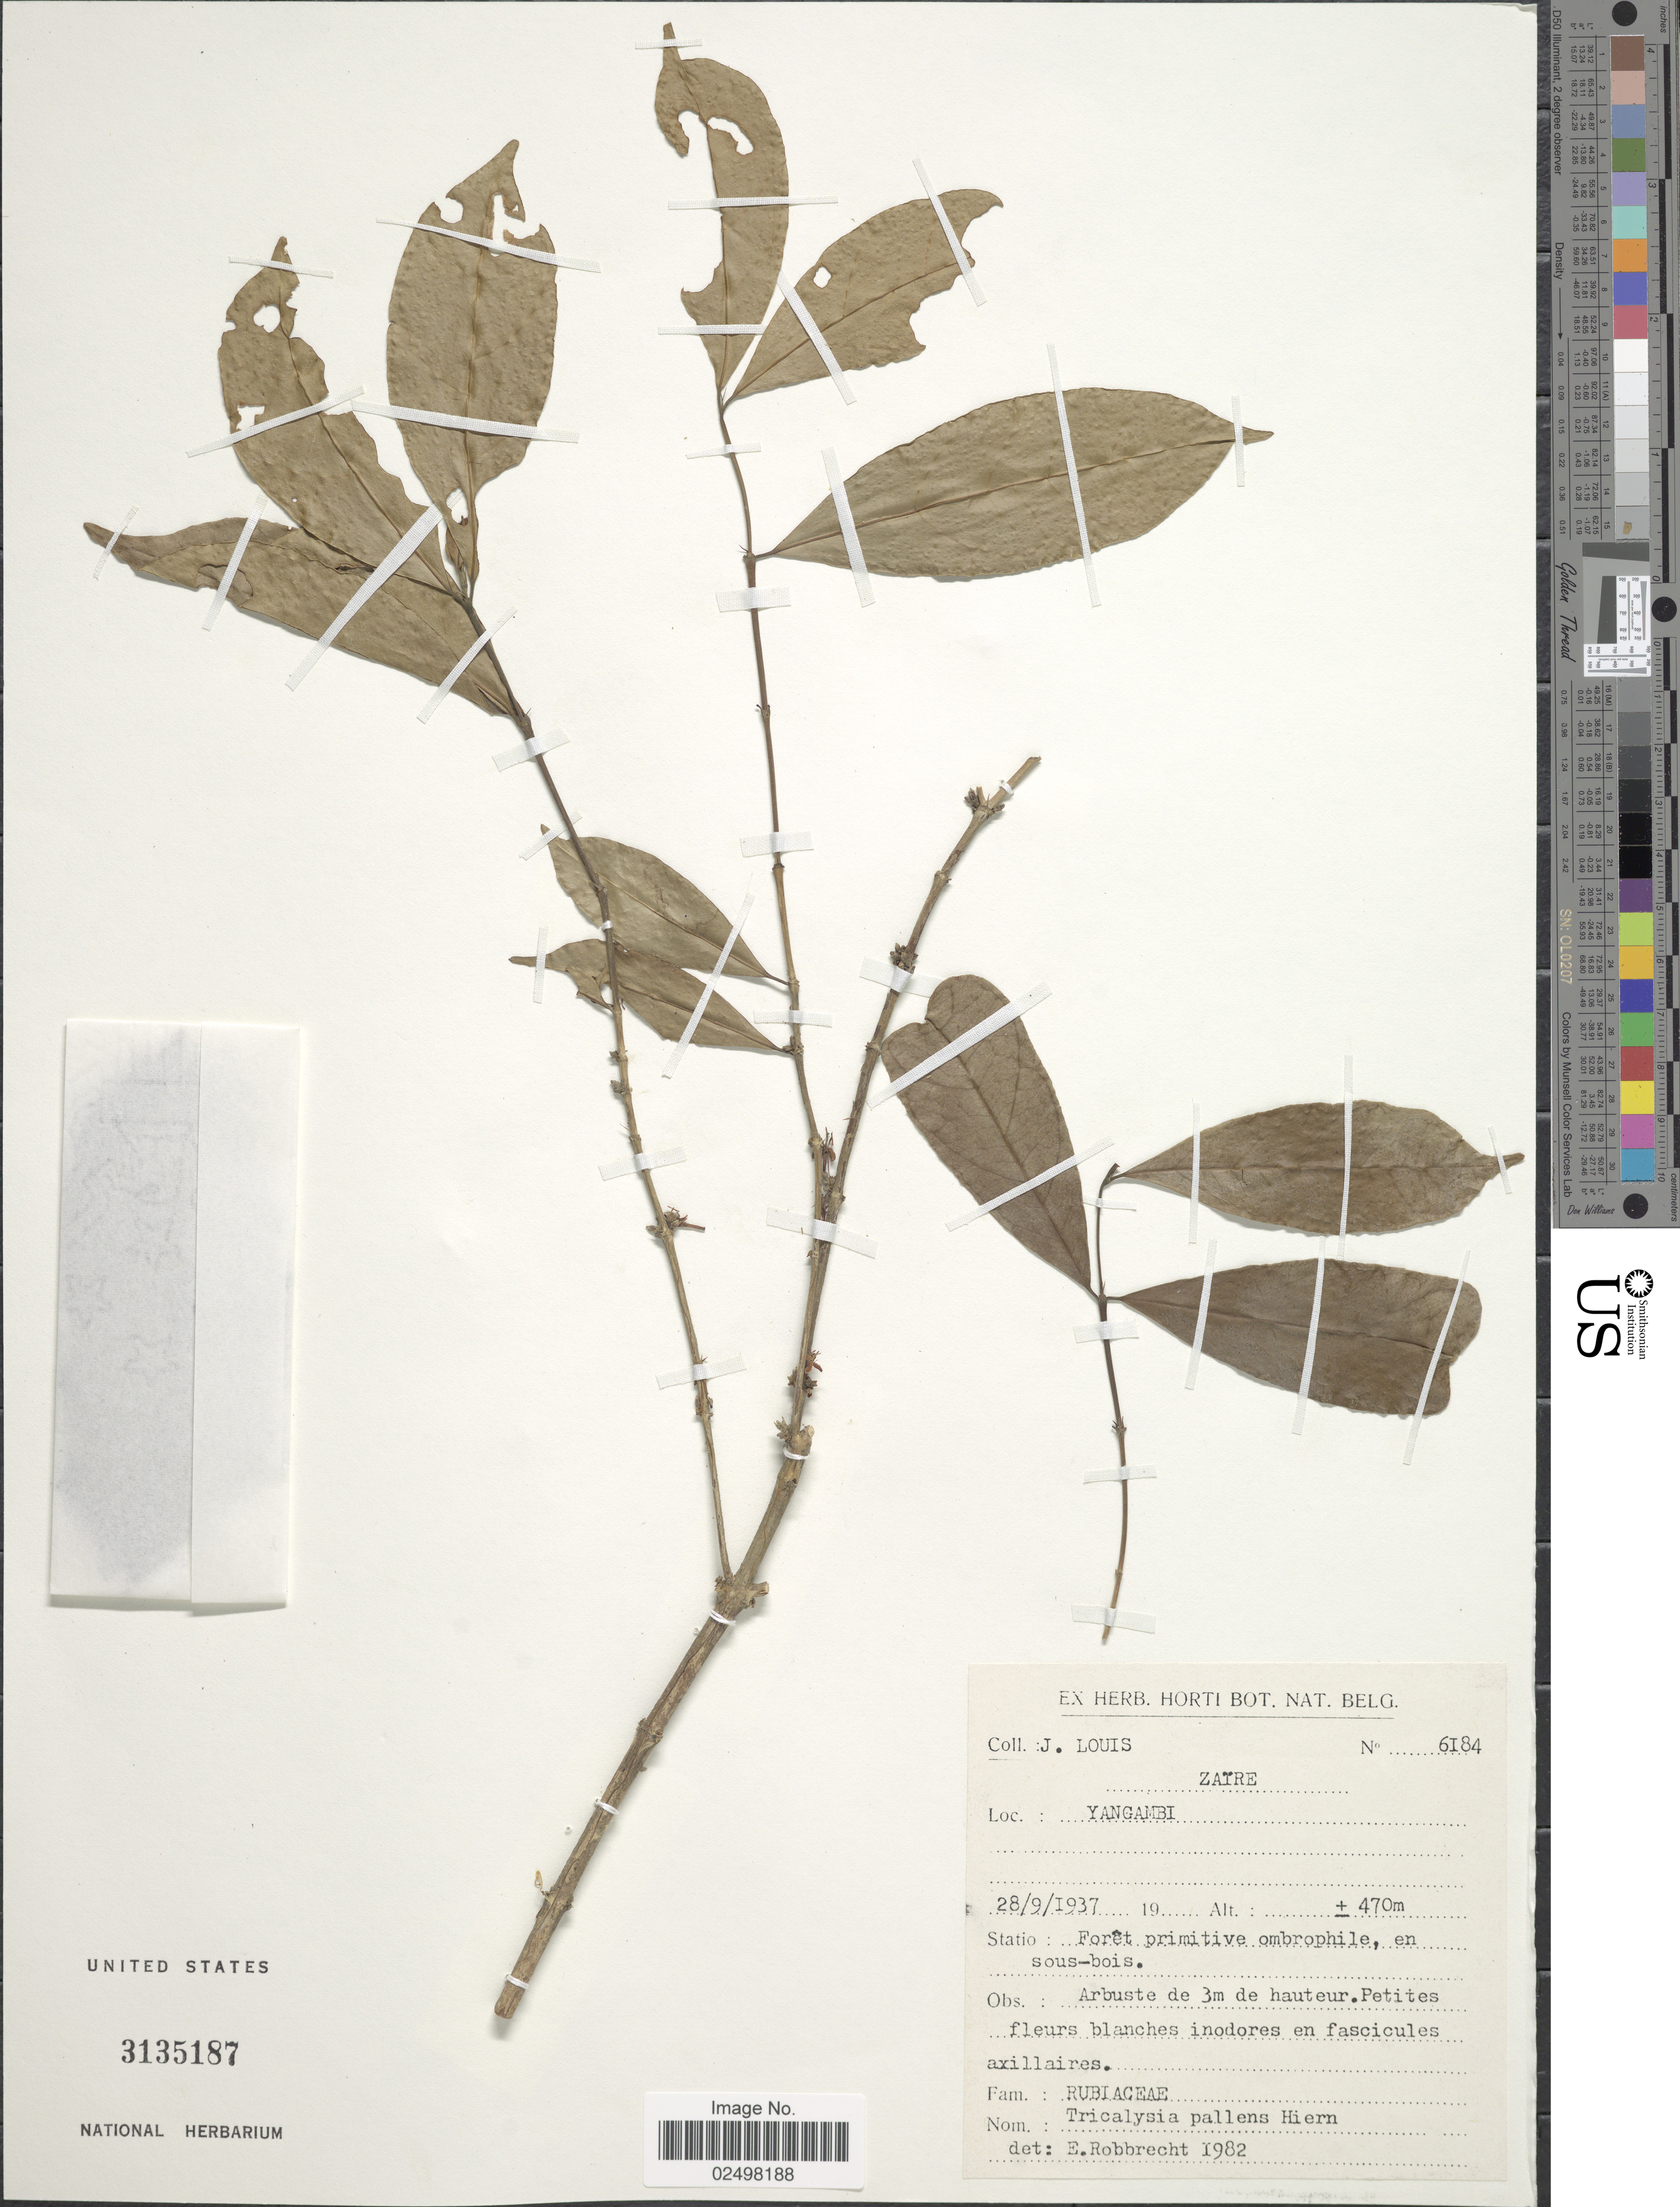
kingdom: Plantae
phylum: Tracheophyta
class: Magnoliopsida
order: Gentianales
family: Rubiaceae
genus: Tricalysia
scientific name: Tricalysia pallens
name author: Hiern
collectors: J. Louis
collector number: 6184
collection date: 1937-09-28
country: Congo, Democratic Republic of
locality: Zaire. Yangambi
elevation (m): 470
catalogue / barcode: US 3135187